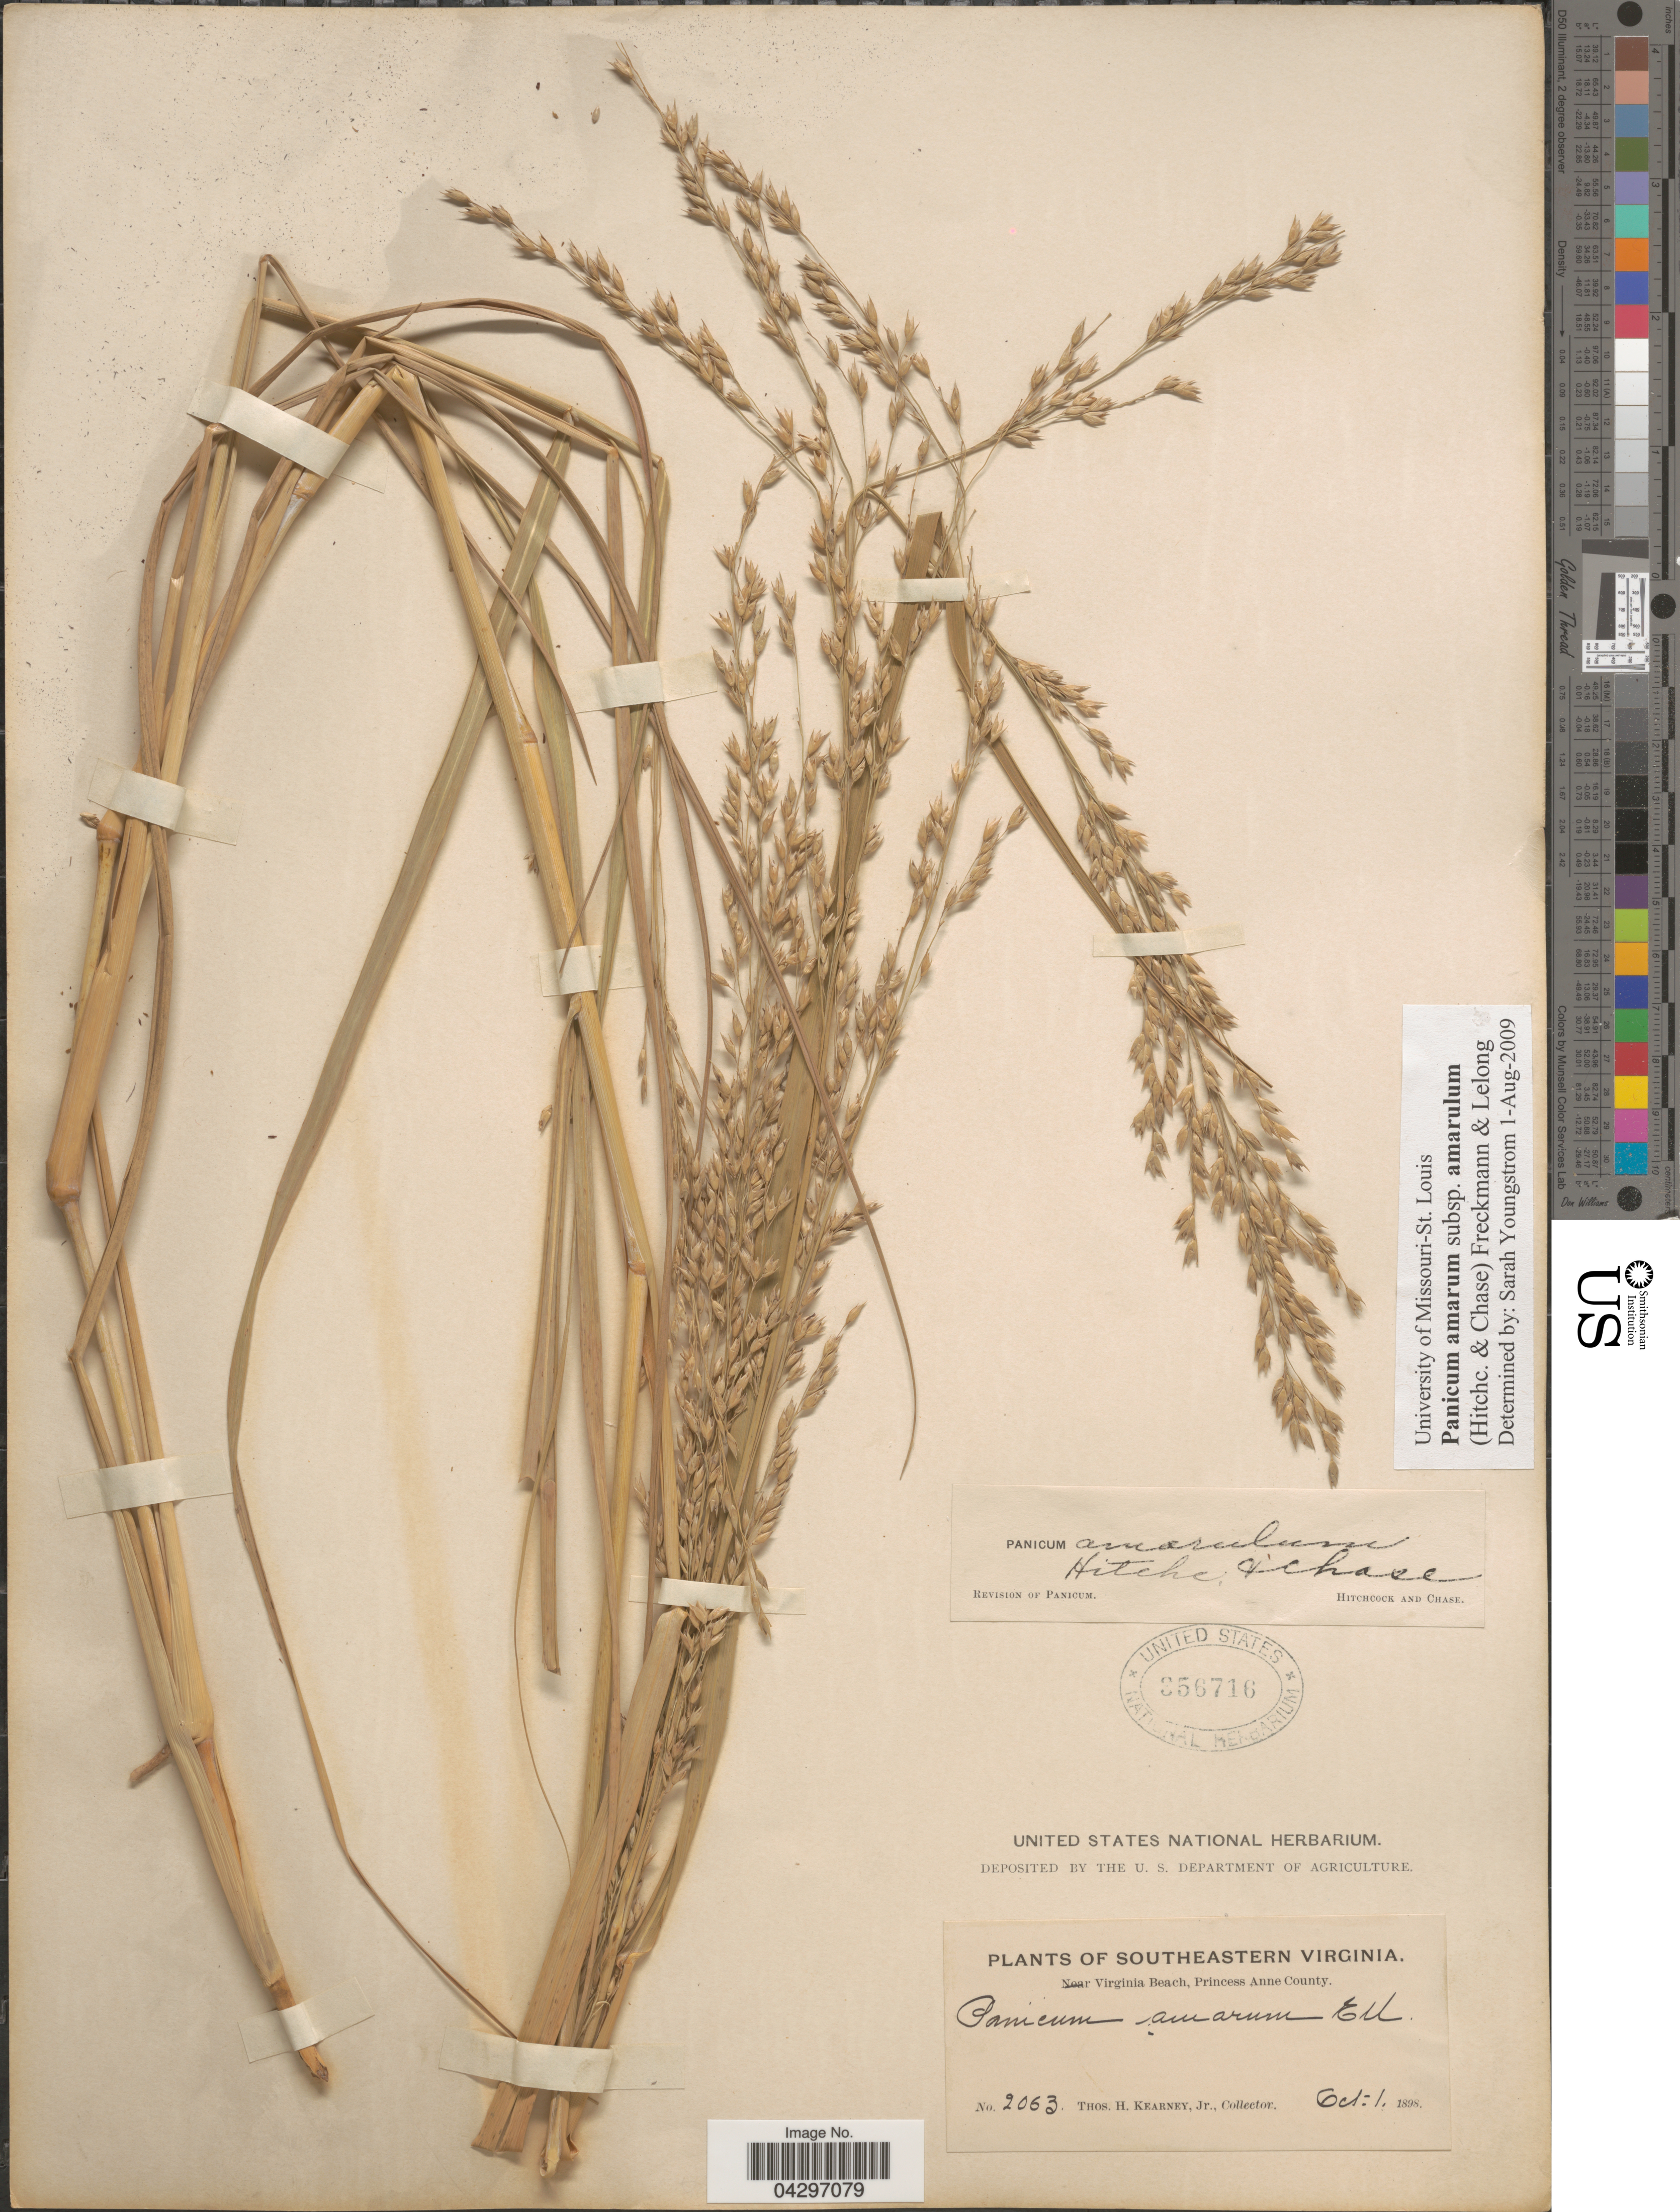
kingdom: Plantae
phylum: Tracheophyta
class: Liliopsida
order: Poales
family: Poaceae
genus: Panicum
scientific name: Panicum amarum var. amarulum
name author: (Hitchc. & Chase) Freckmann & Lelong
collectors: T. H. Kearney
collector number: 2063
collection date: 1898-10-01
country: United States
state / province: Virginia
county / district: City of Virginia Beach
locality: Southeastern Virginia. Virginia Beach, Princess Anne County.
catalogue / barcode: US 356716